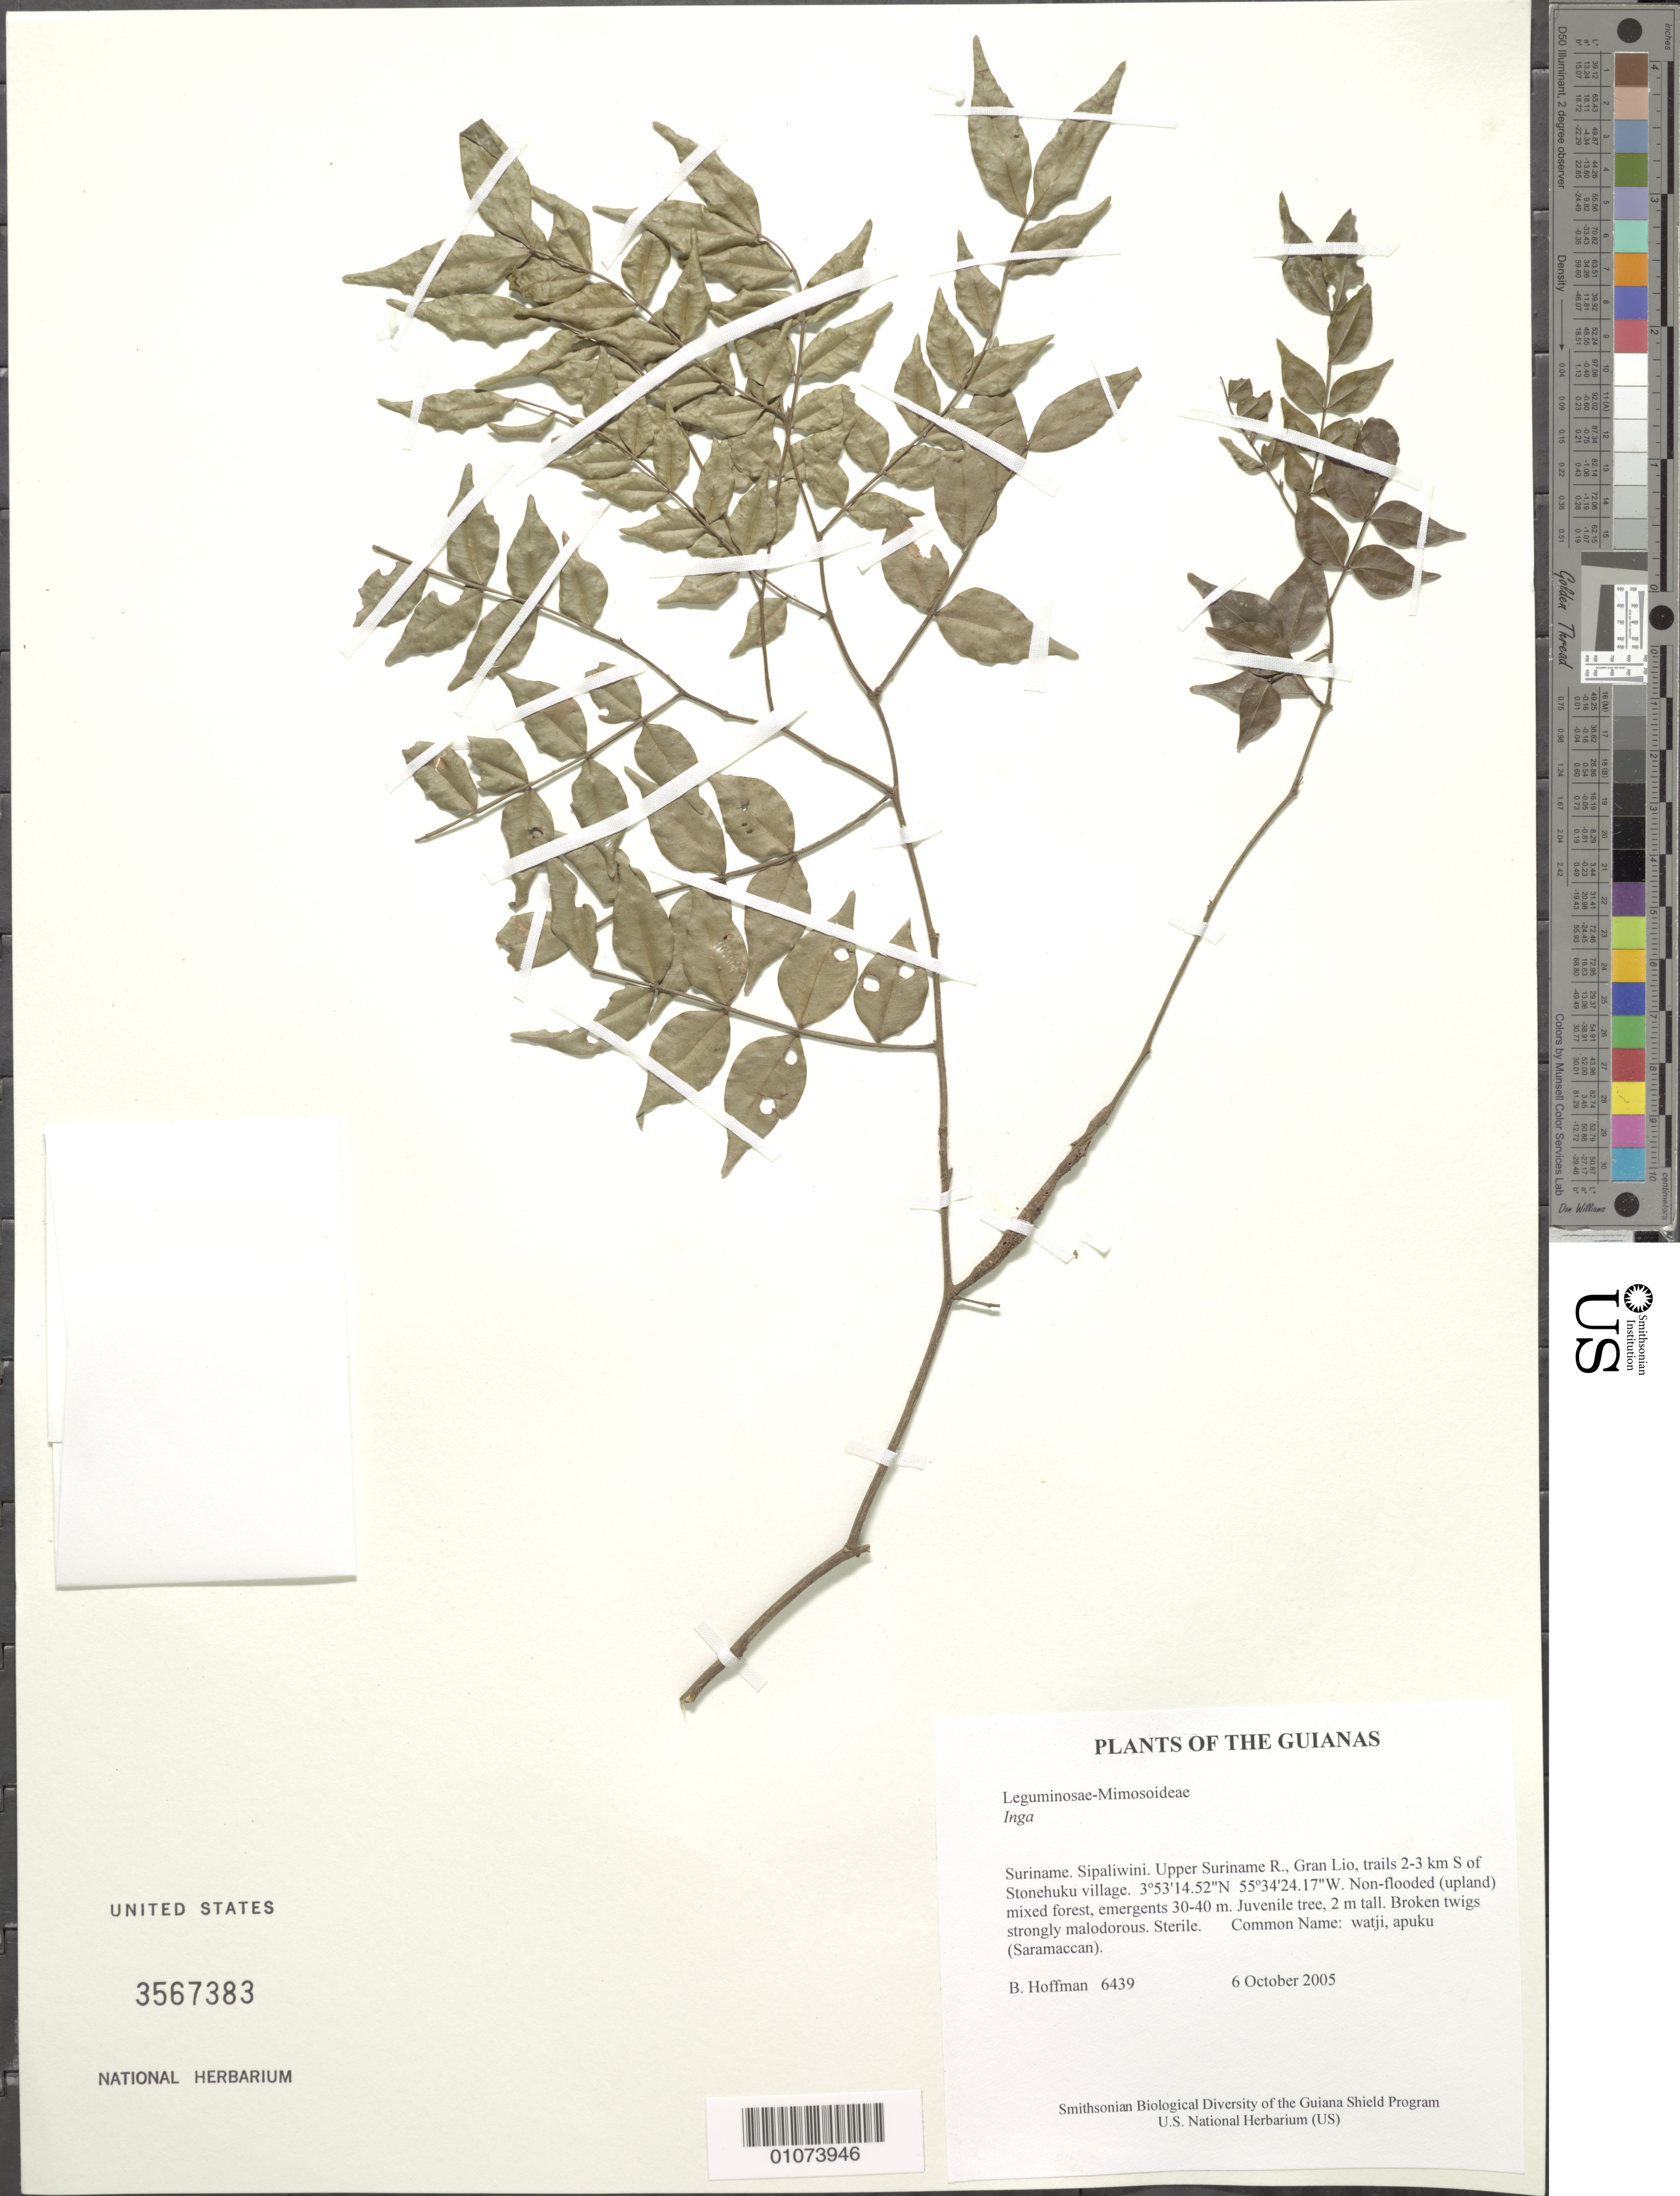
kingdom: Plantae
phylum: Tracheophyta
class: Magnoliopsida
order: Fabales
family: Fabaceae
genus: Inga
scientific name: Inga sp.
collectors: B. Hoffman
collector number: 6439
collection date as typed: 6 October 2005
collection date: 2005-10-06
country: Suriname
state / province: Sipaliwini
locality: Upper Suriname R., Gran Lio, trails 2-3 km S of Stonehuku village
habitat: Non-flooded (upland) mixed forest, emergents 30-40 m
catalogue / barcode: US 3567383